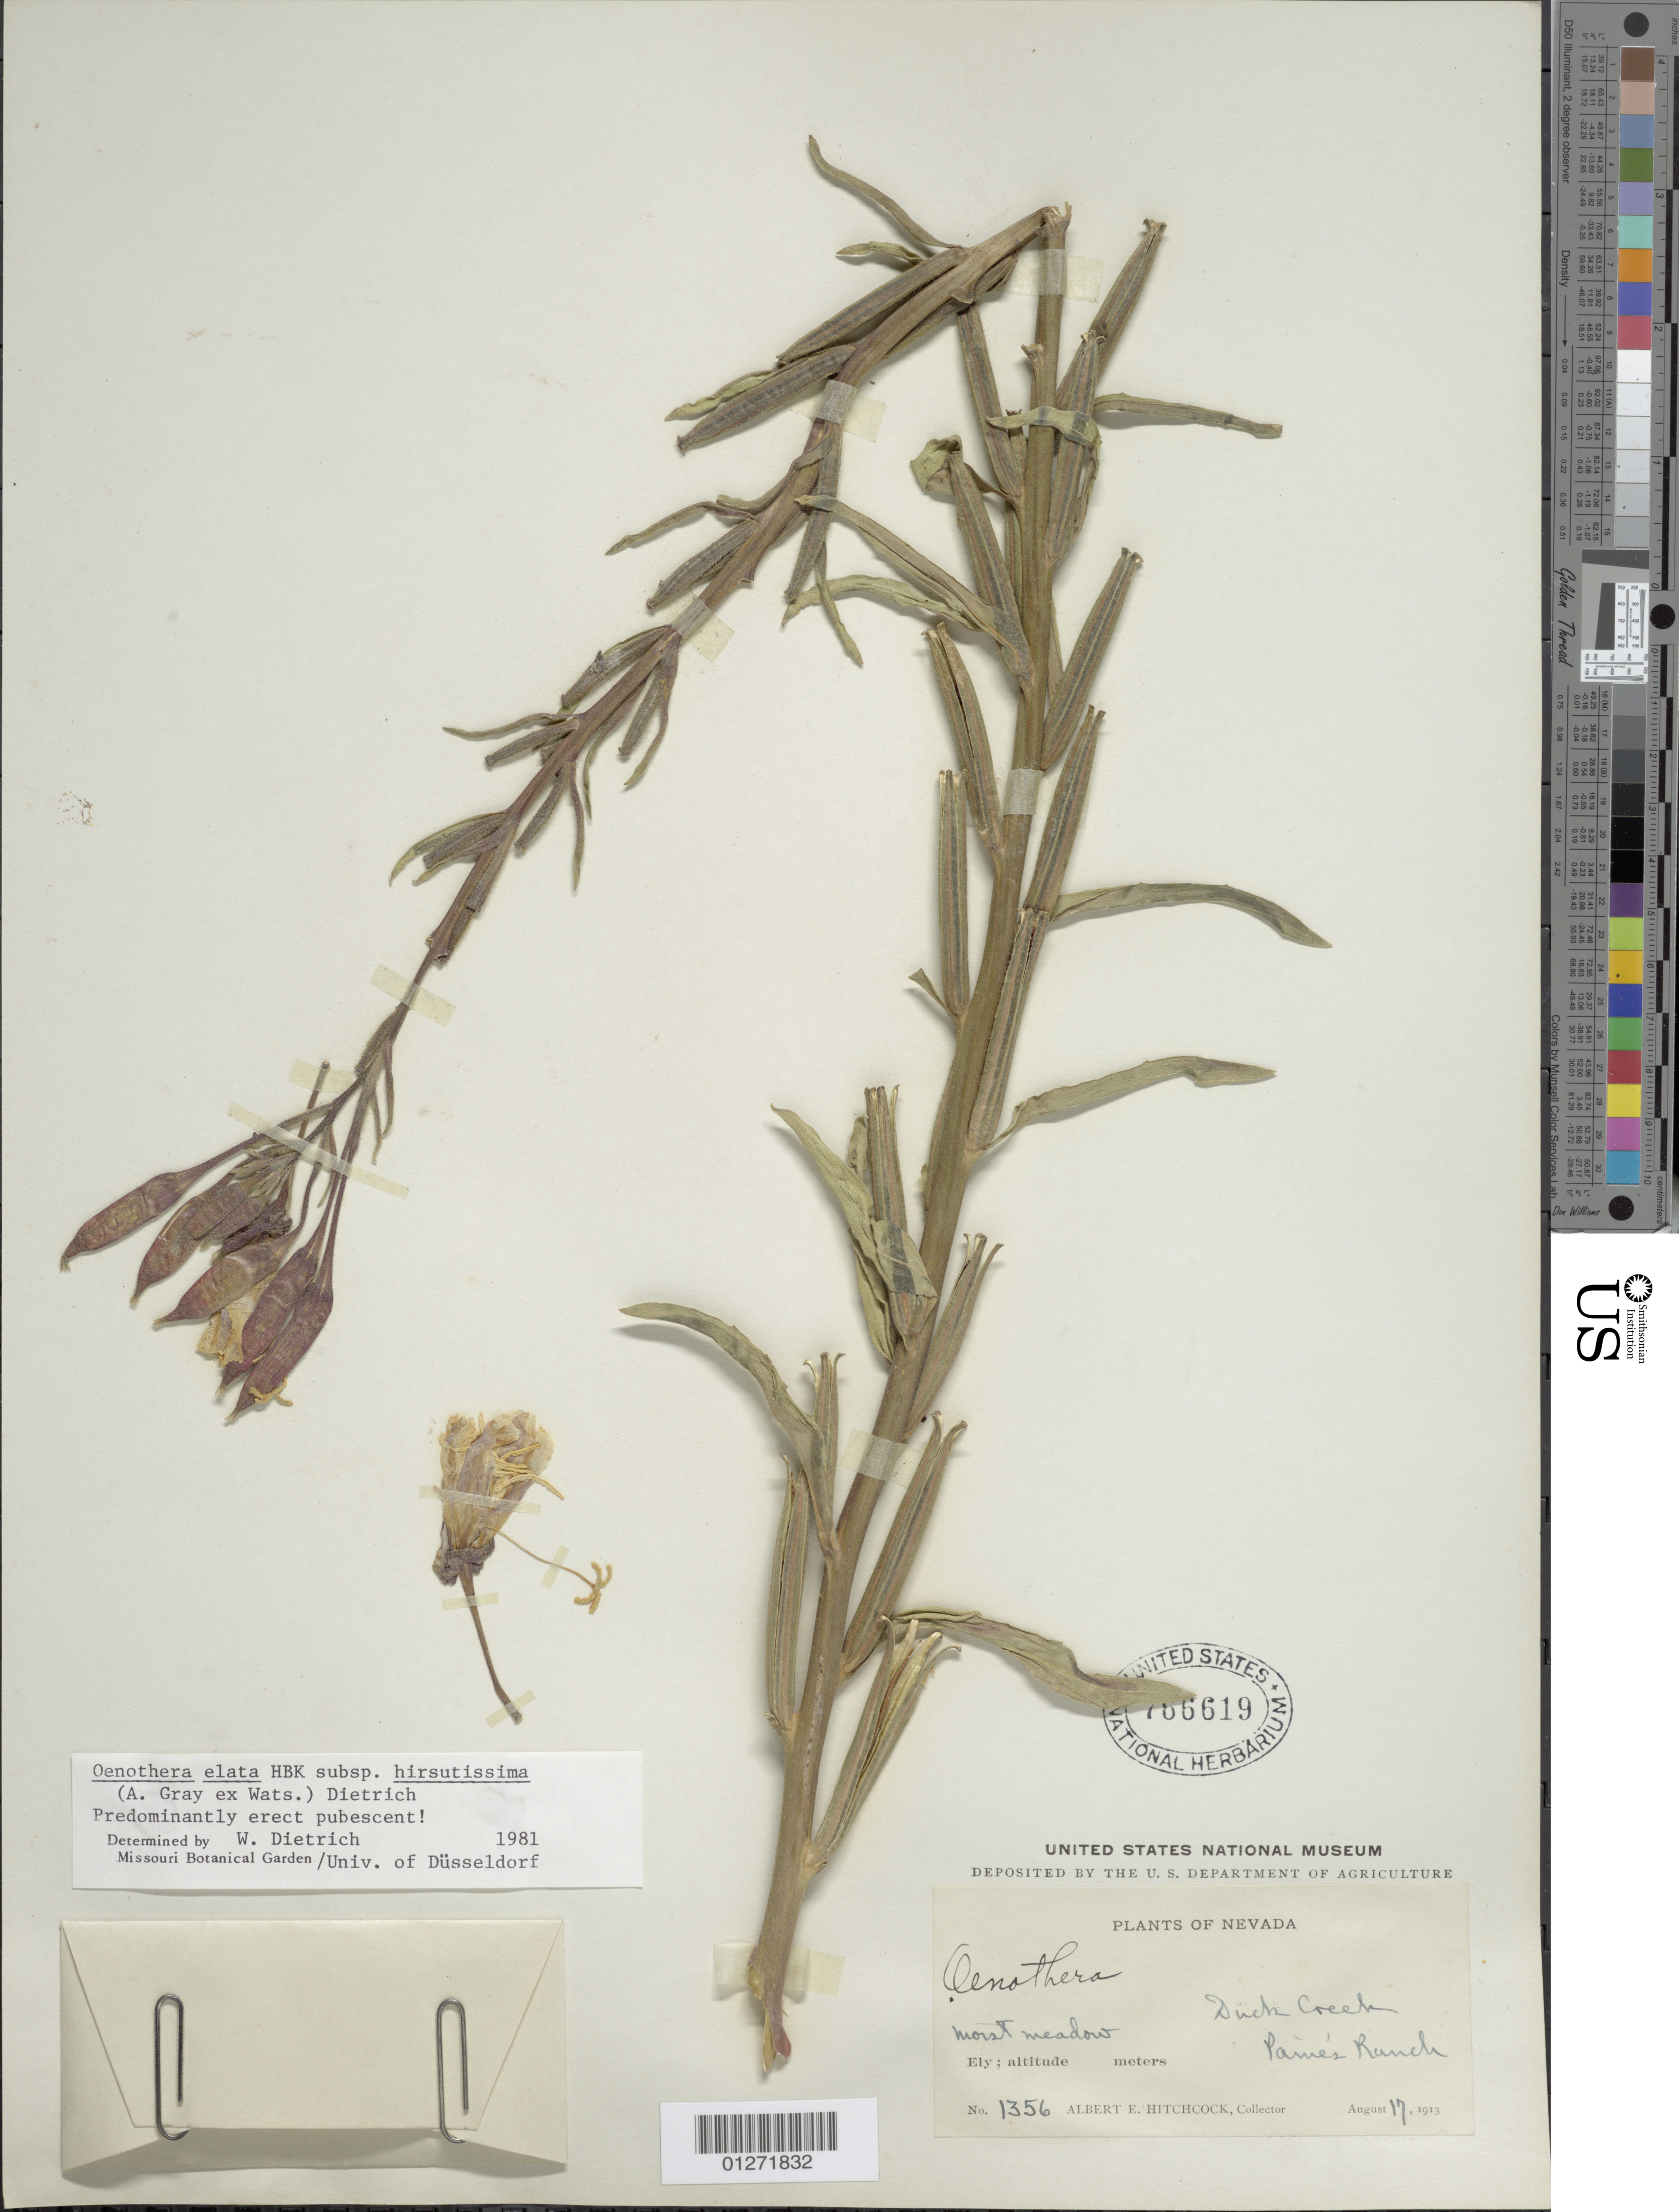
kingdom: Plantae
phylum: Tracheophyta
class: Magnoliopsida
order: Myrtales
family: Onagraceae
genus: Oenothera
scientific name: Oenothera elata subsp. hirsutissima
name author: (A. Gray ex S. Watson) W. Dietr.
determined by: Dietrich, W.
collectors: A. Hitchcock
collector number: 1356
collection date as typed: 17 Aug 1913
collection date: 1913-08-17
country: United States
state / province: Nevada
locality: Ely. Duck Creek.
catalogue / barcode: US 766619